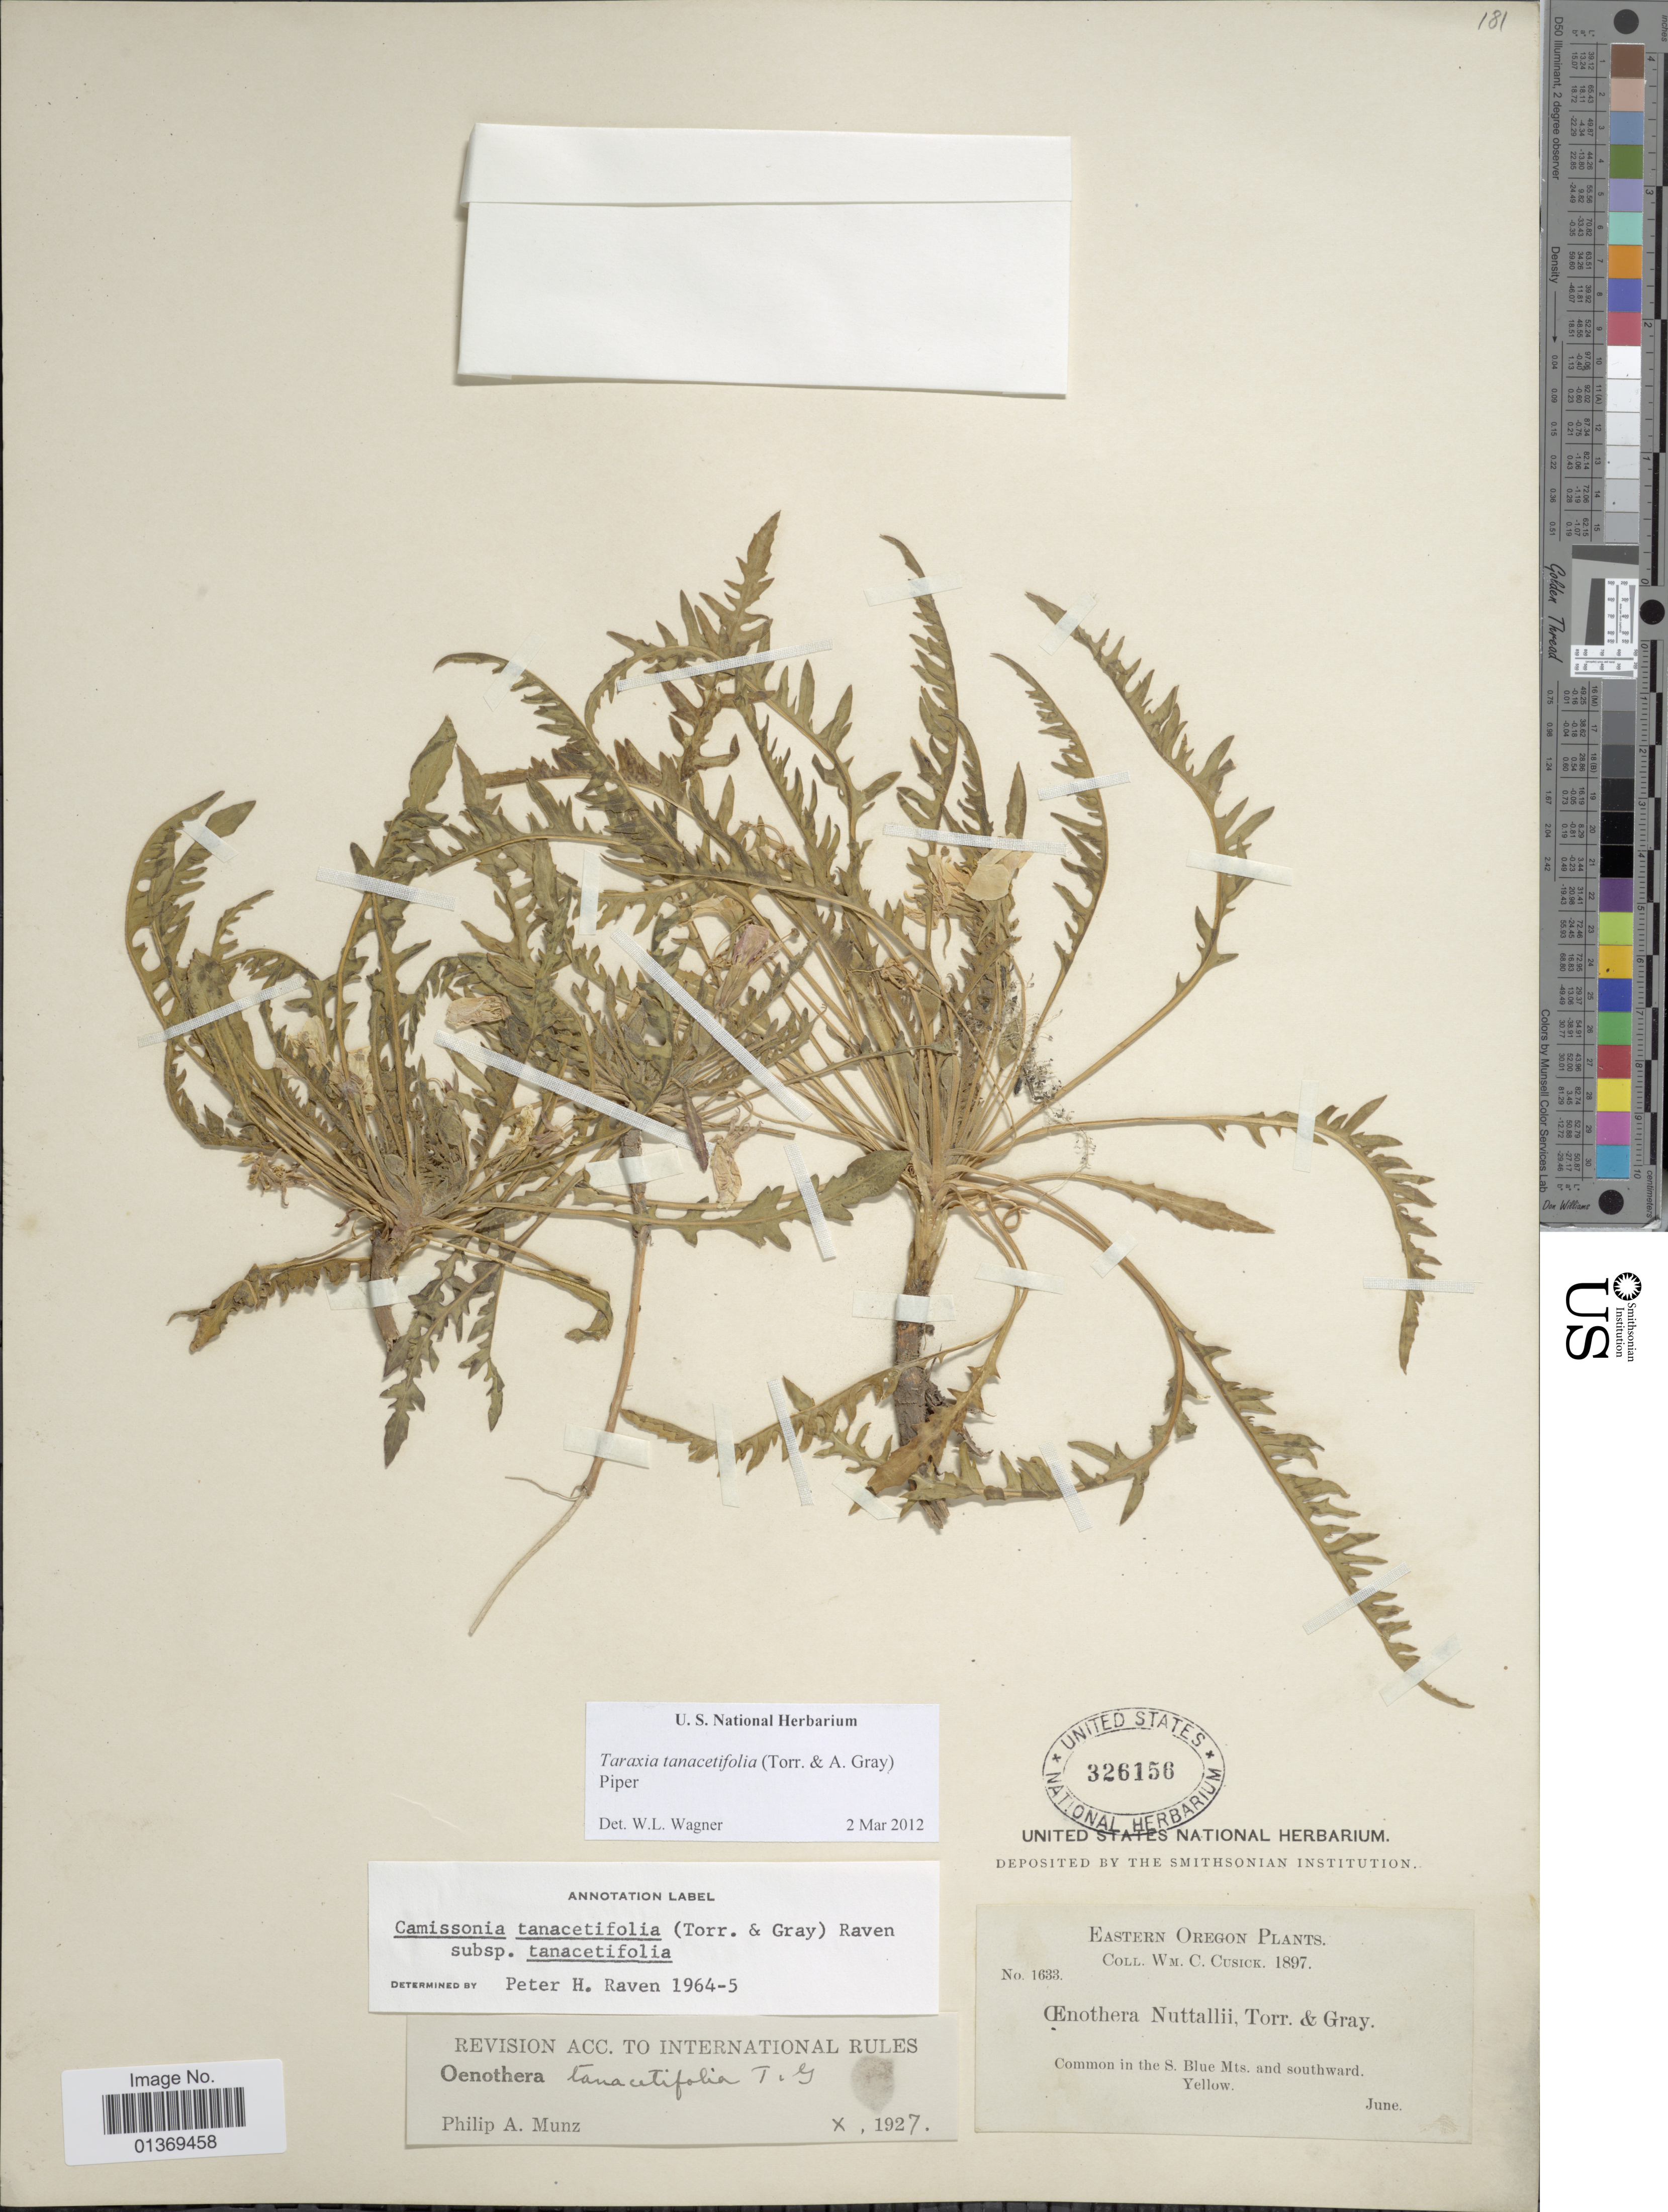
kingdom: Plantae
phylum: Tracheophyta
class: Magnoliopsida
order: Myrtales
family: Onagraceae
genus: Taraxia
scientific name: Taraxia tanacetifolia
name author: (Torr. & A. Gray) Piper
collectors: W. C. Cusick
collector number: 1633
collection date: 1897-06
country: United States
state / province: Oregon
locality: Eastern Oregon, Common in the S. Blue Mts. and southward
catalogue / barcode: US 326156